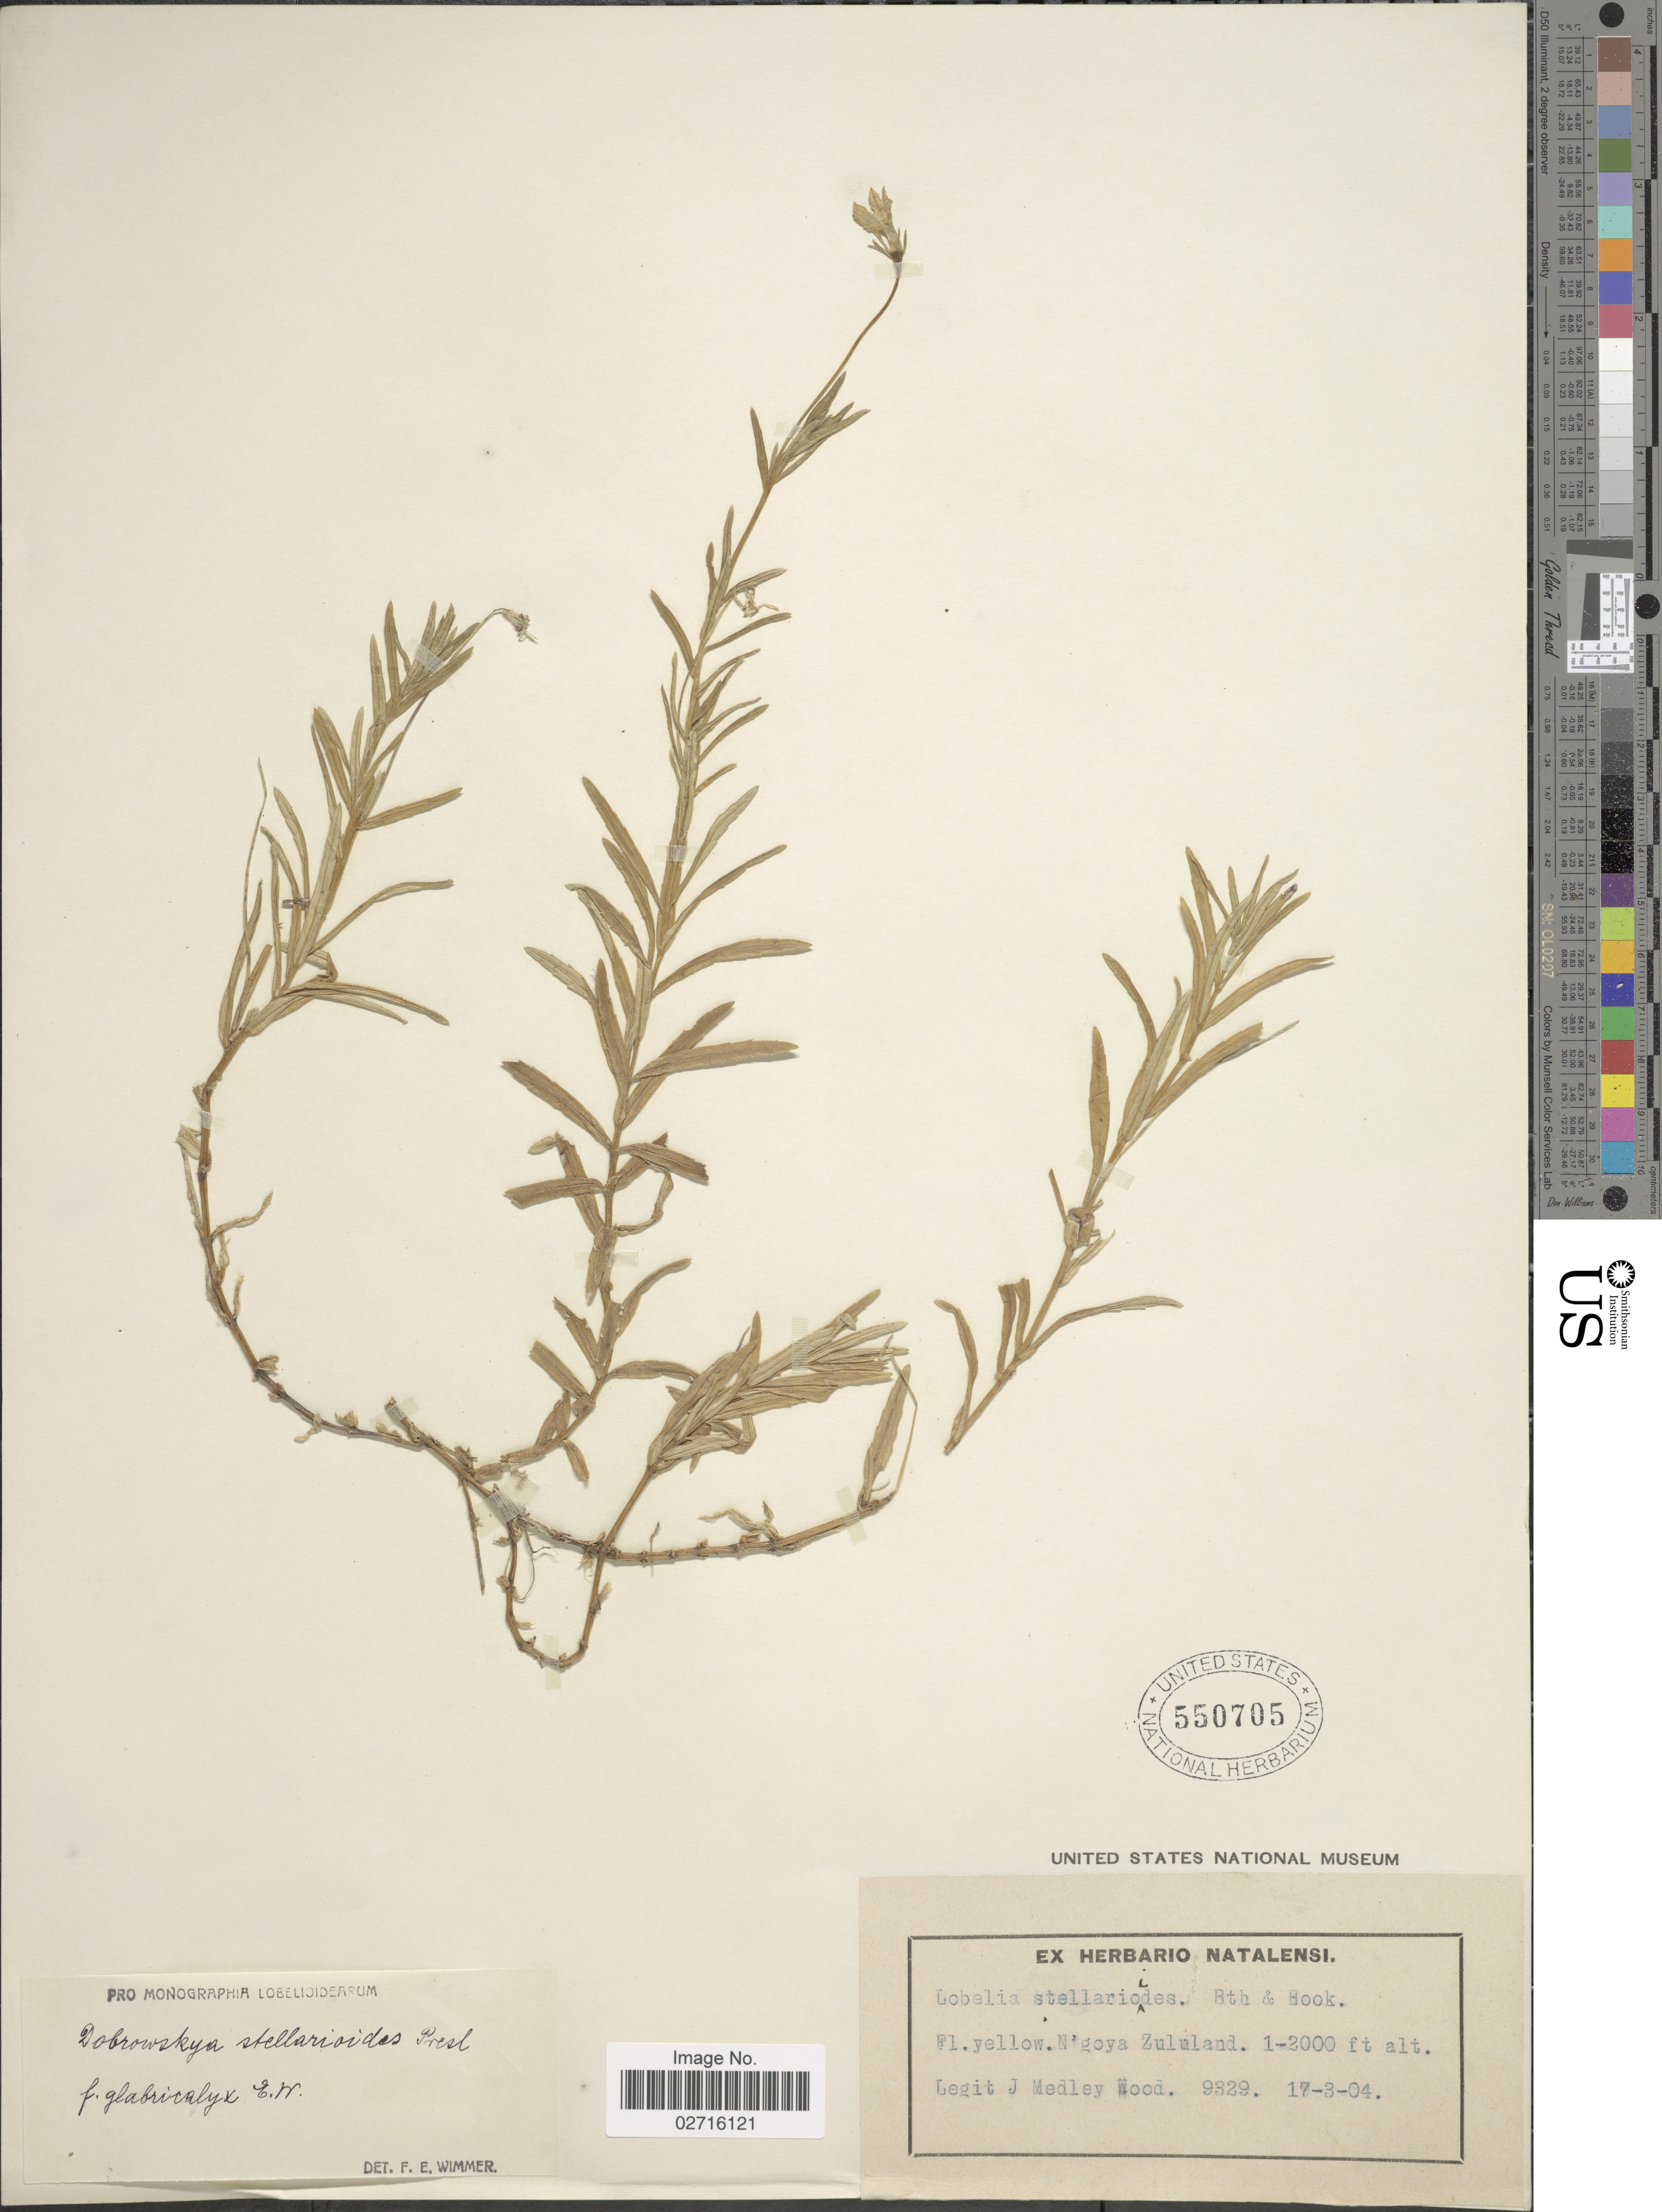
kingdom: Plantae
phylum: Tracheophyta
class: Magnoliopsida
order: Asterales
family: Campanulaceae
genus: Lobelia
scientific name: Lobelia stellarioides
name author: (C. Presl) Benth. & Hook. f. ex Hemsl.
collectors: J. Medley Wood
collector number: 9329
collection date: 1904-03-17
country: South Africa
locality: N'goya Zululand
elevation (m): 305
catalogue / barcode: US 550705